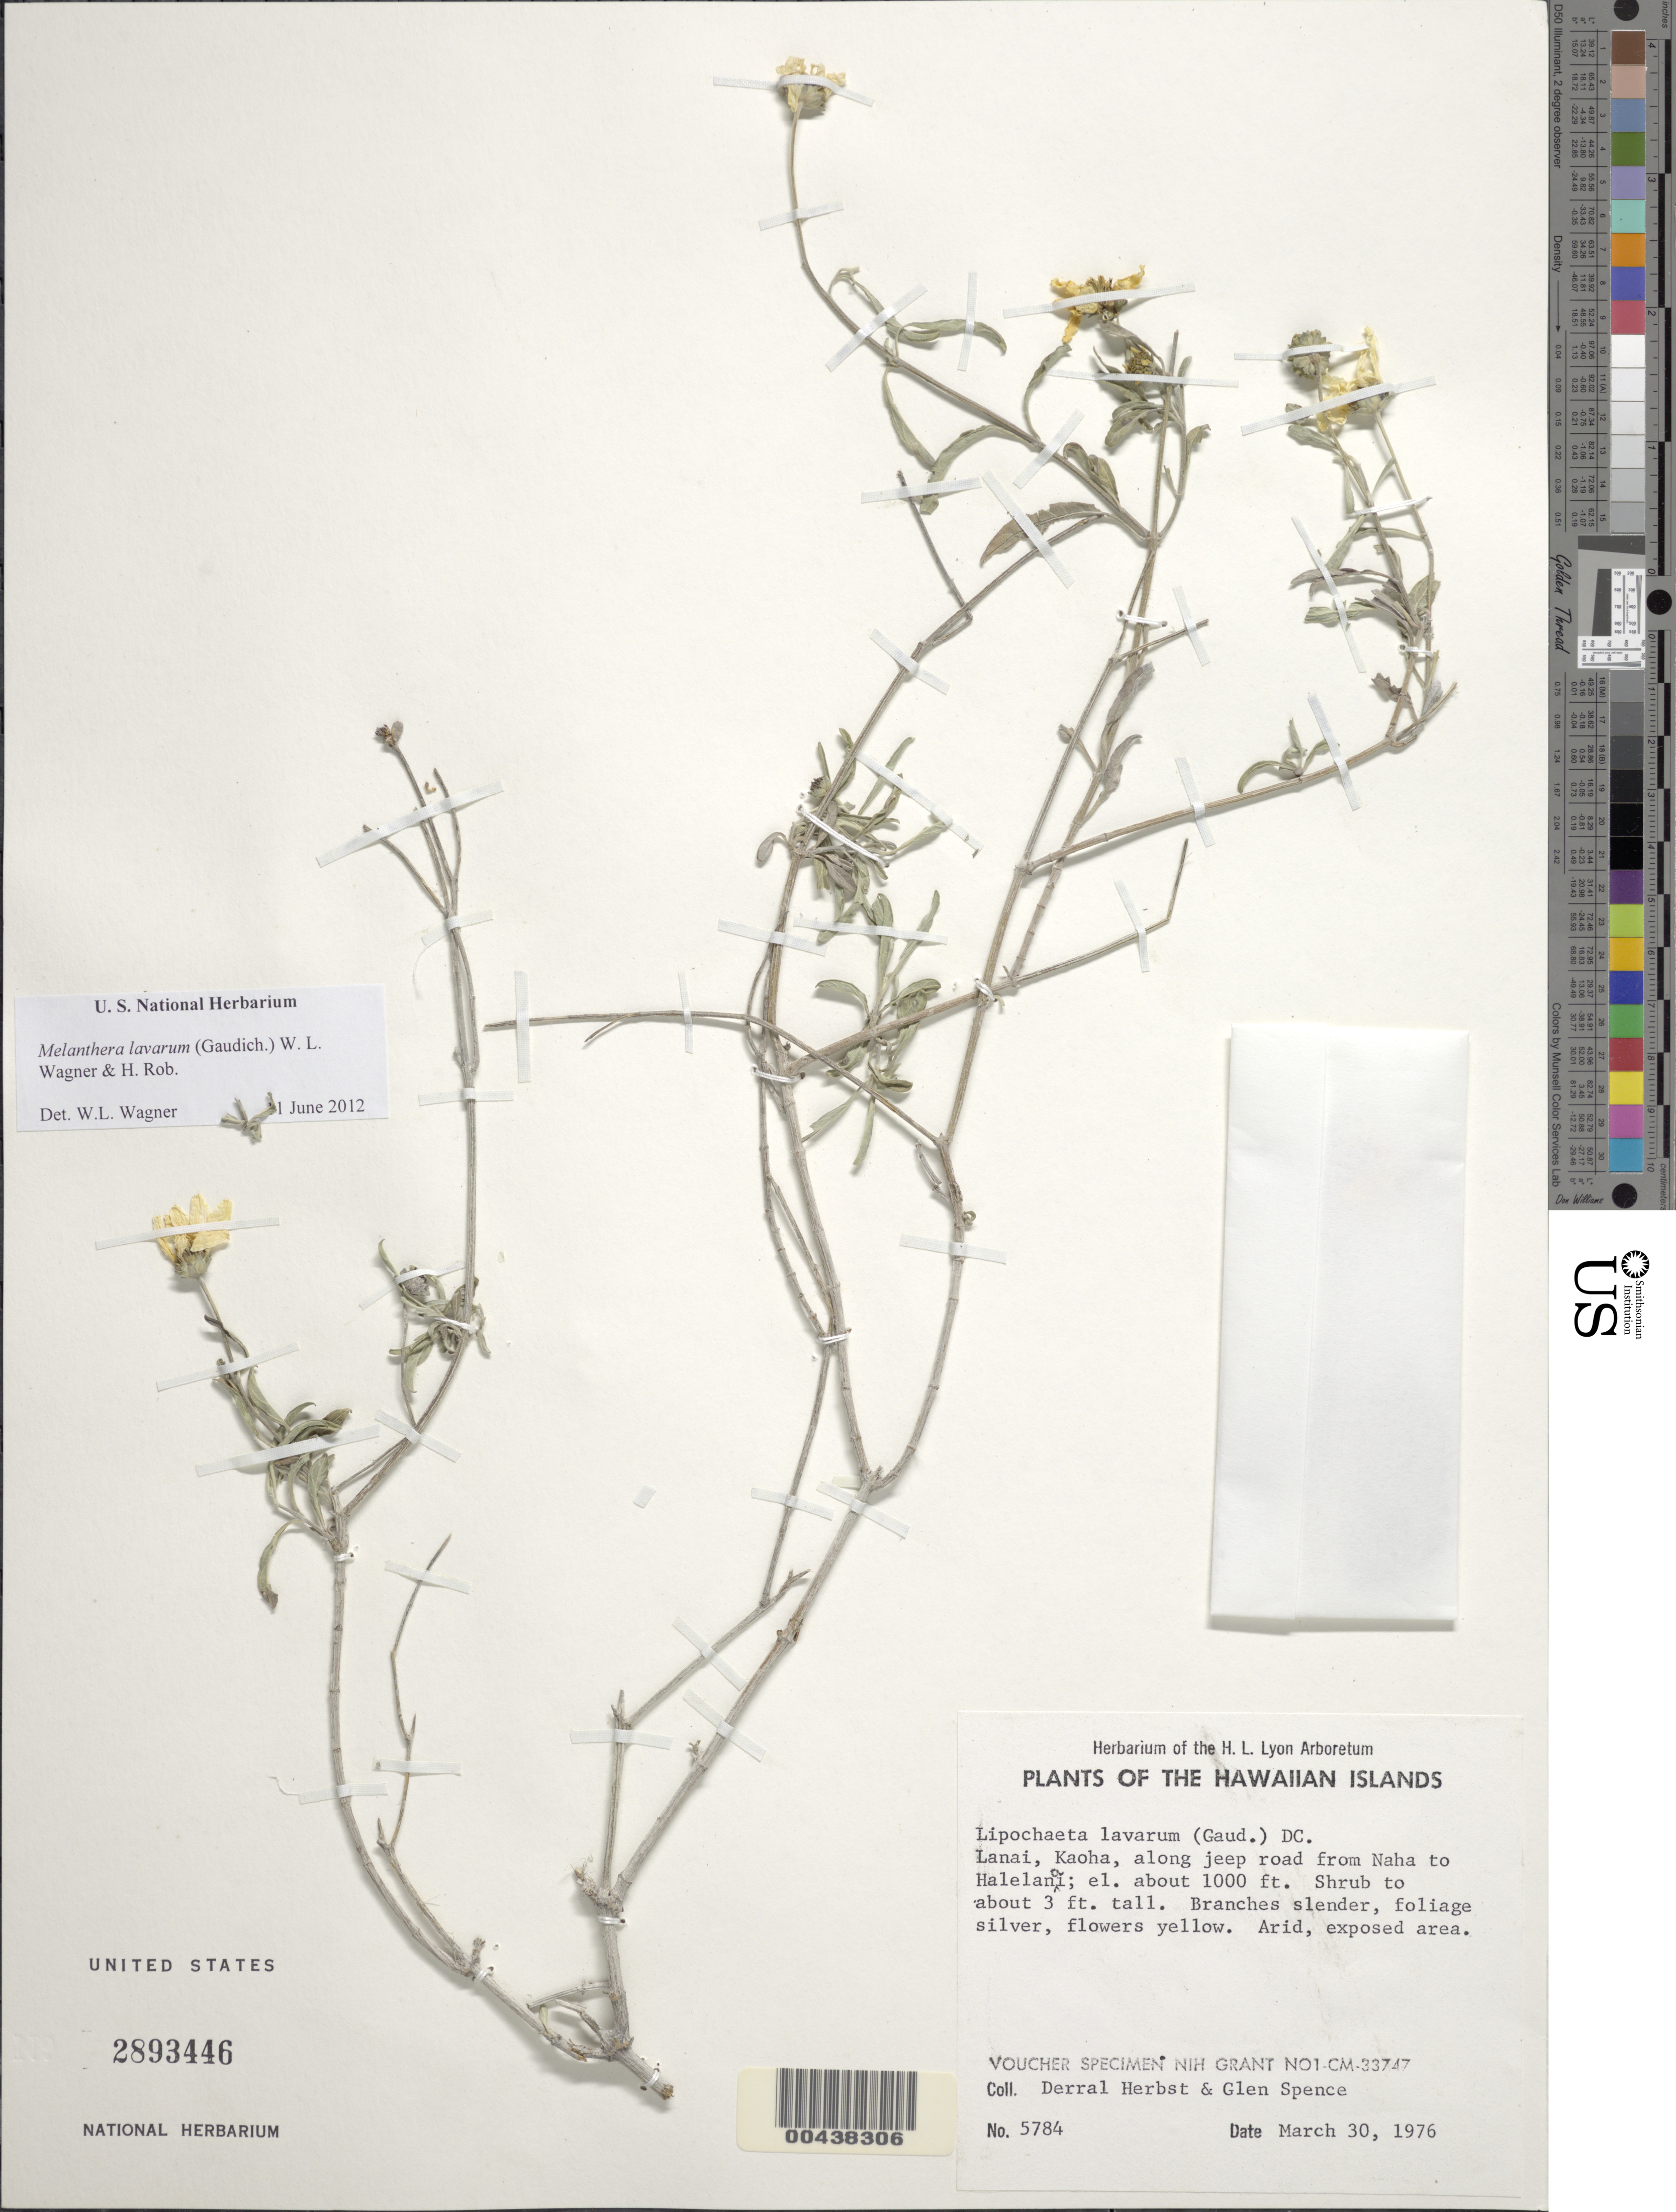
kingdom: Plantae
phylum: Tracheophyta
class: Magnoliopsida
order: Asterales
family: Asteraceae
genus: Wollastonia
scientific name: Wollastonia lavarum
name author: (Gaudich.) Orchard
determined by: Wagner, W. L., (BOT), Smithsonian Institution - National Museum of Natural History (UNITED STATES)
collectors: D. R. Herbst & G. Spence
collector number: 5784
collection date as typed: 30 Mar 1976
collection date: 1976-03-30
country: United States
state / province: Hawaii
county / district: Maui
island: Lana'i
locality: Kaoha, along jeep road from Naha to Halelanai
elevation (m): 305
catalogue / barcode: US 2893446